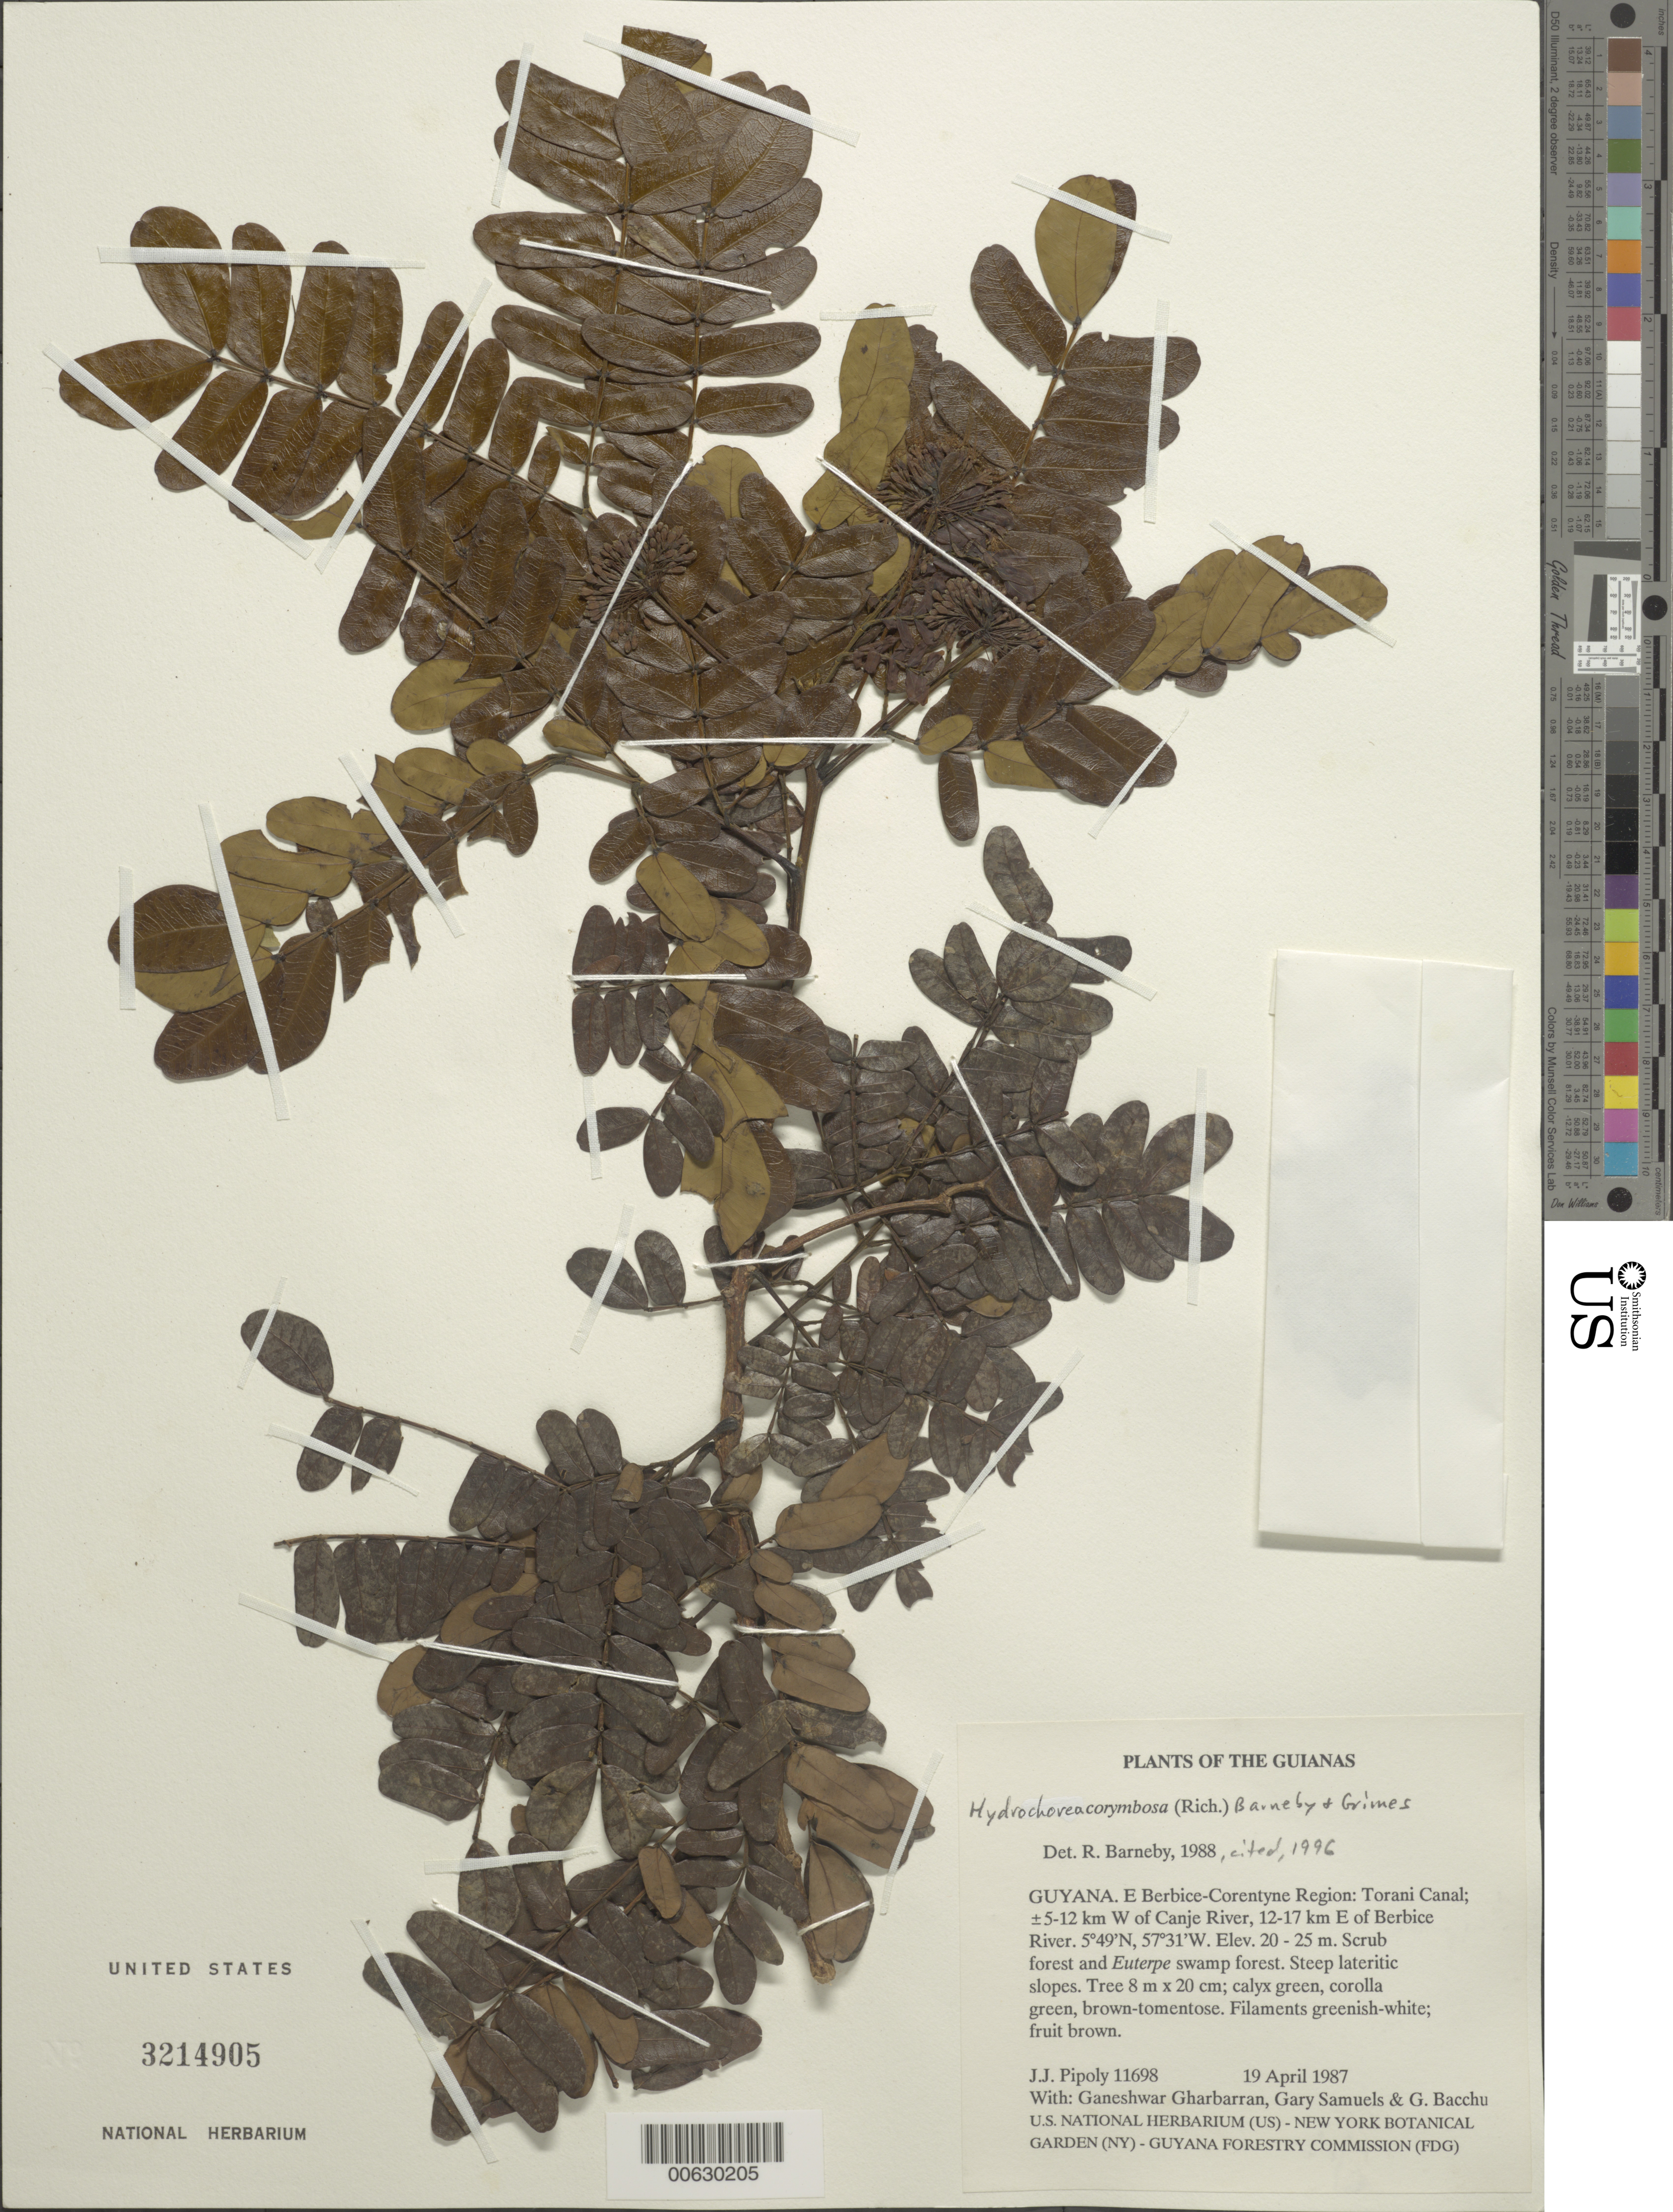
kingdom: Plantae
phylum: Tracheophyta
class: Magnoliopsida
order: Fabales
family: Fabaceae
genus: Hydrochorea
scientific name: Hydrochorea corymbosa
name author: (Rich.) Barneby & J.W. Grimes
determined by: Barneby, Rupert C., (NY)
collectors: J. J. Pipoly, G. Gharbarran, G. Samuels & G. Bacchus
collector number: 11698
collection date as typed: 19 April 1987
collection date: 1987-04-19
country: Guyana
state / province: E. Berbice-Corentyne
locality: Torani Canal; ±5-12 km W of Canje River, 12-17 km E of Berbice River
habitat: Scrub forest and Euterpe Swamp forestSteep lateritic slopes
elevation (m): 20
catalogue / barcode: US 3214905